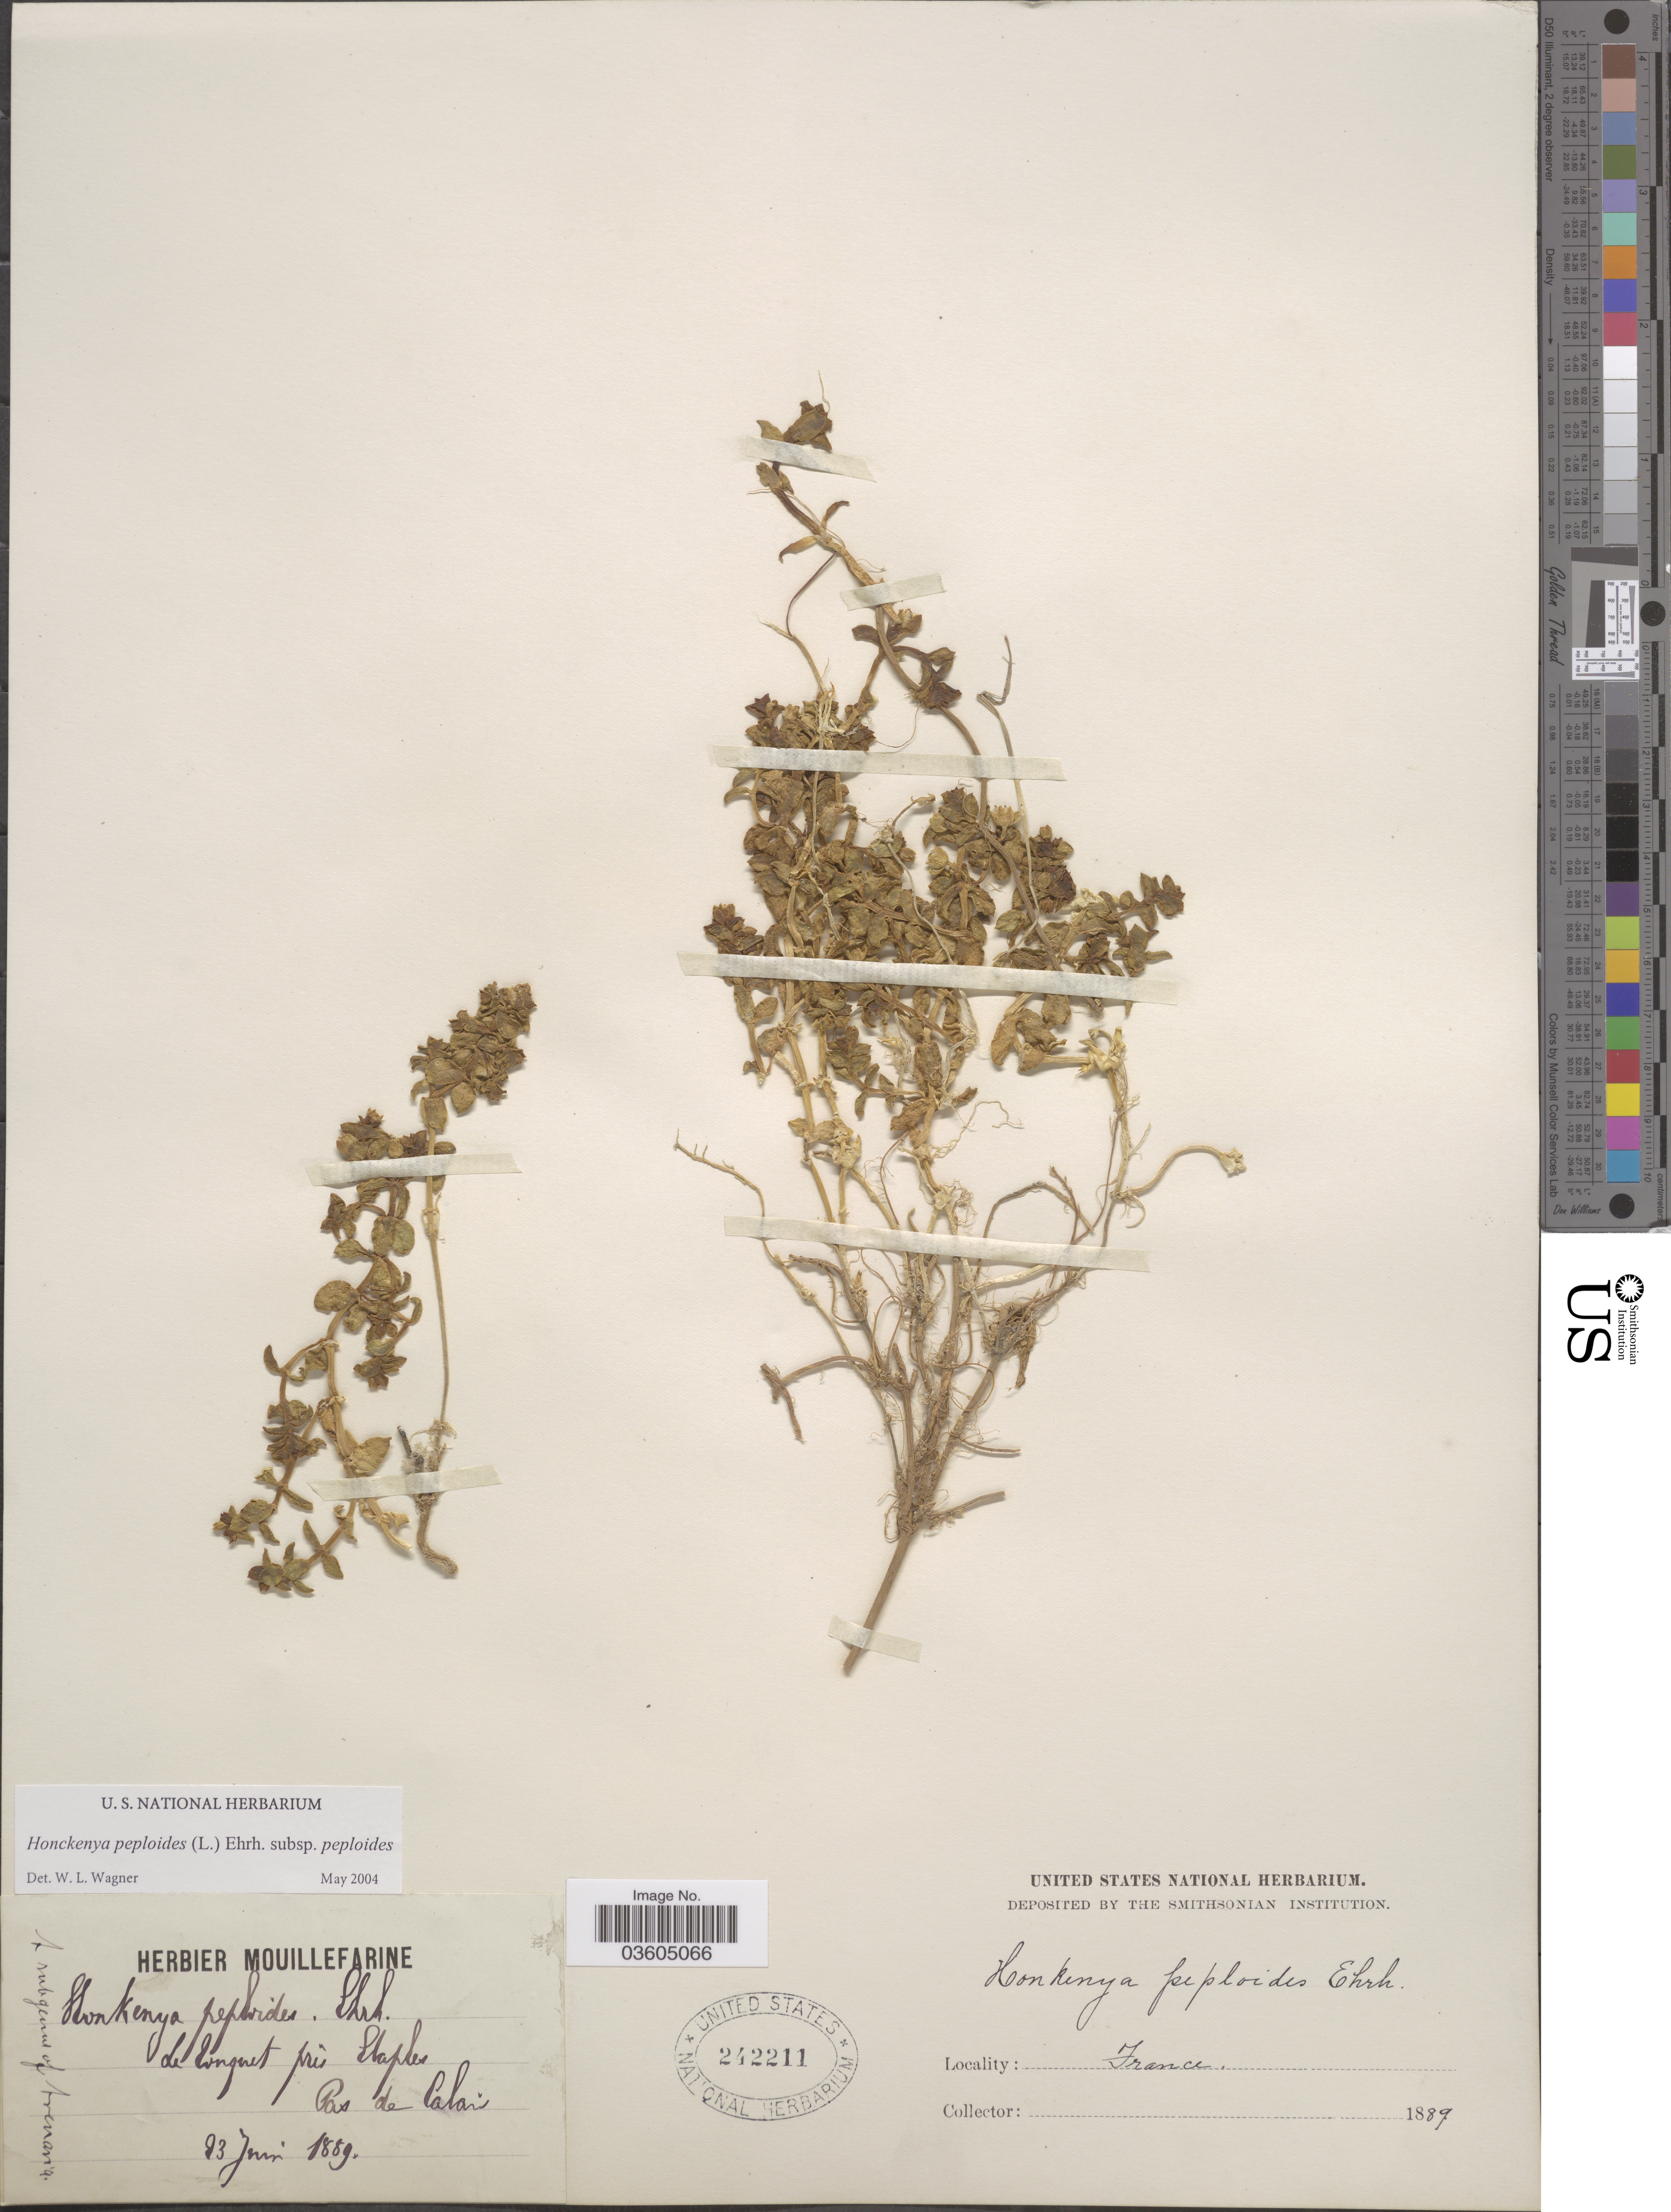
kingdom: Plantae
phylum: Tracheophyta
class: Magnoliopsida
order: Caryophyllales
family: Caryophyllaceae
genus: Honckenya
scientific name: Honckenya peploides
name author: (L.) Ehrh.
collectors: ex herb. Mouillefarine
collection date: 1889-06-23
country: France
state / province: Hauts-de-France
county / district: Pas-de-Calais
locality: Le Touquet près Étaples, Pas de Calais.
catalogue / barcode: US 242211